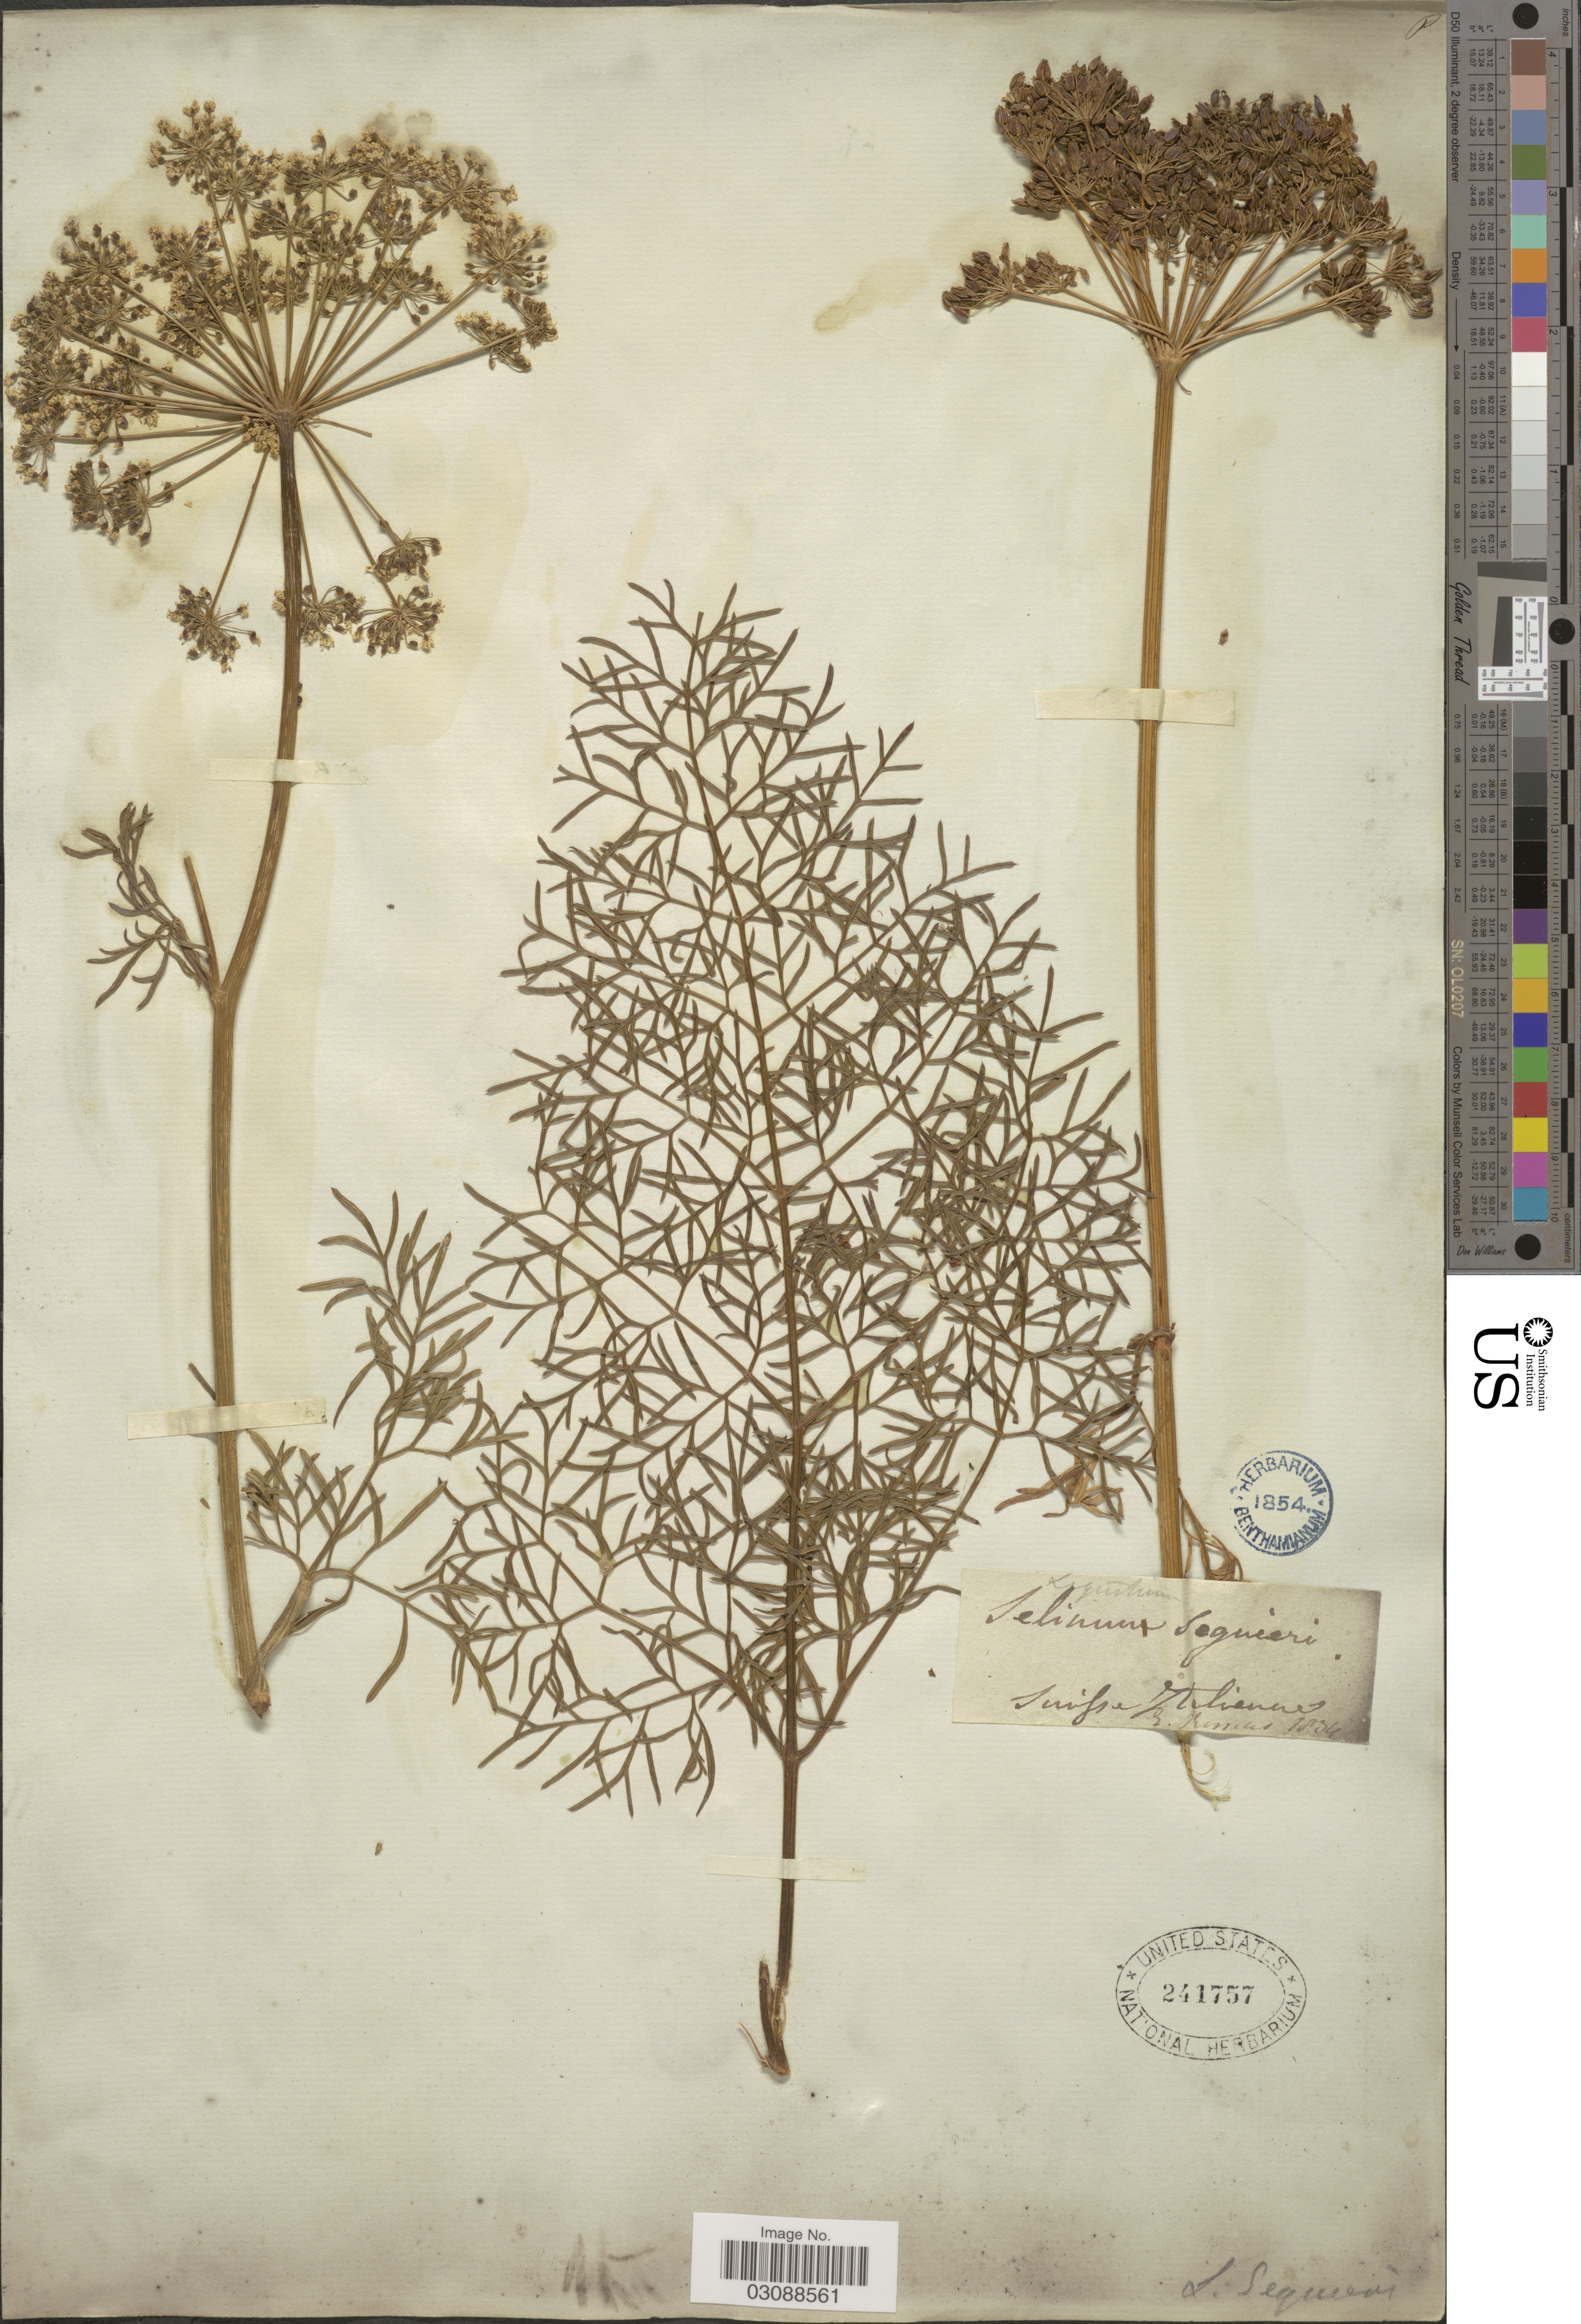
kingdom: Plantae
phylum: Tracheophyta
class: Magnoliopsida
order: Apiales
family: Apiaceae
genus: Selinum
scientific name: Selinum seguieri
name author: Jacq.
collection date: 1834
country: Switzerland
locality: Suisse, Italienne.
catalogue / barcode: US 241757